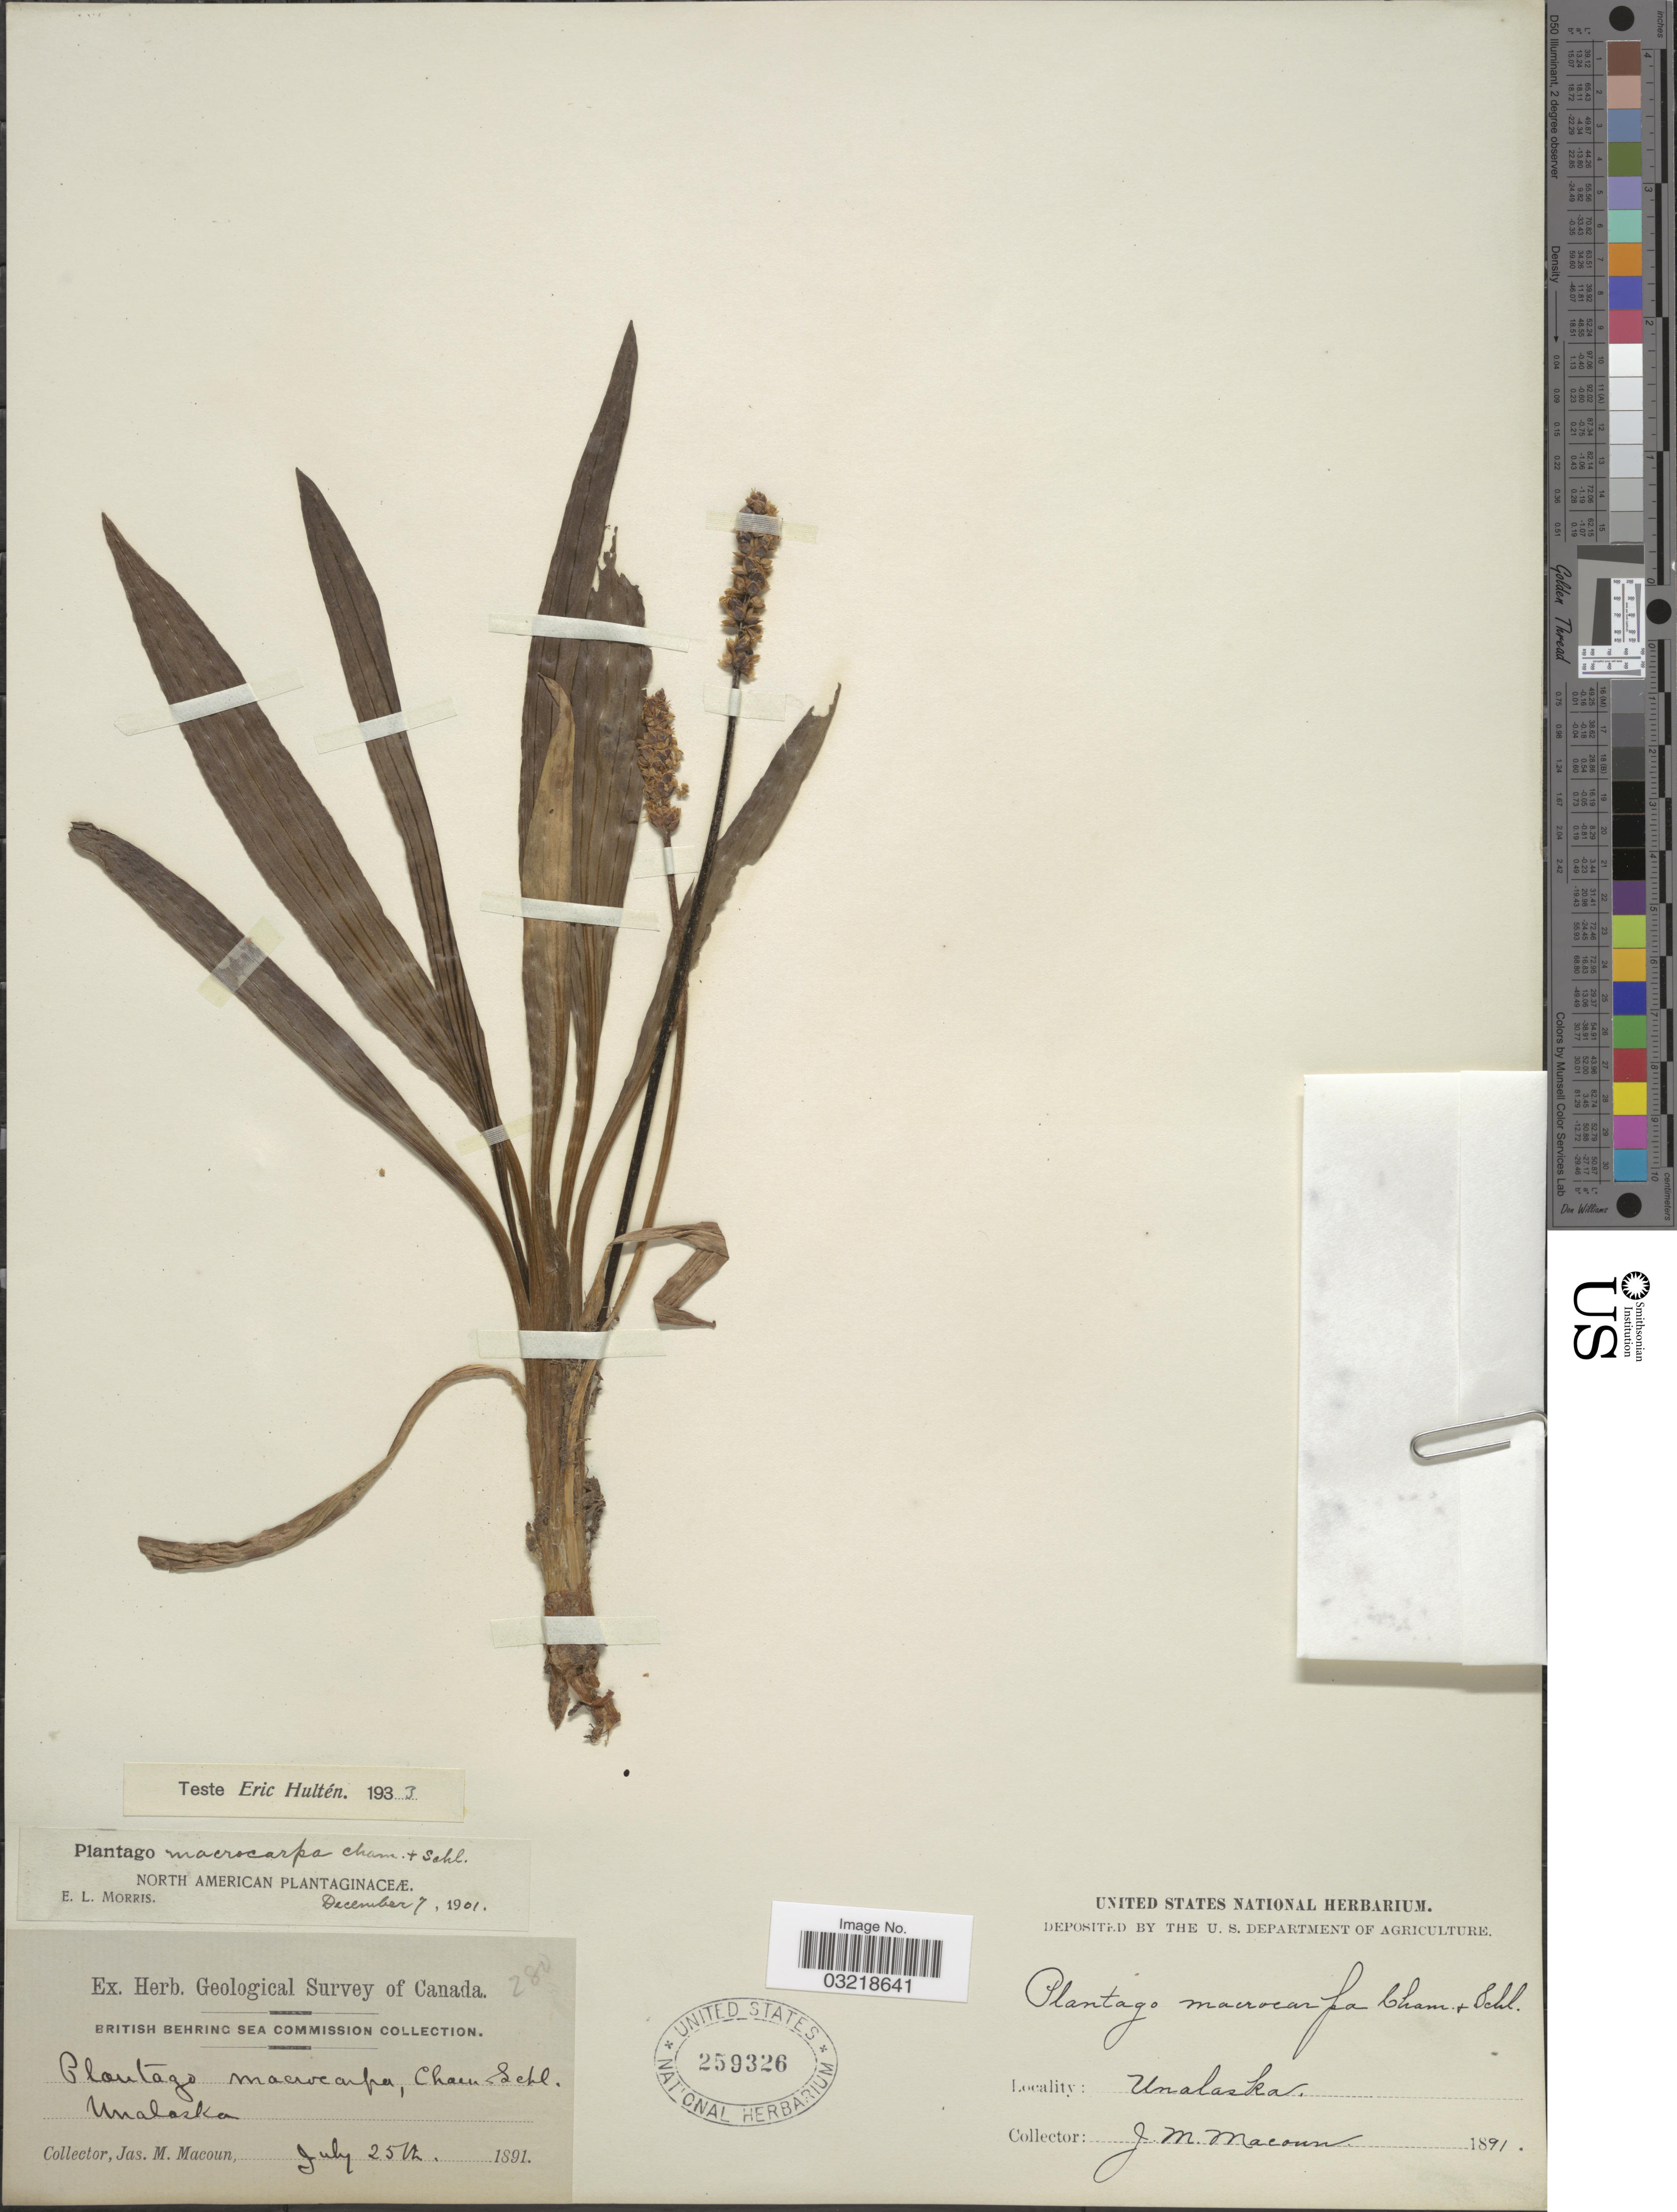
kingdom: Plantae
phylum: Tracheophyta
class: Magnoliopsida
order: Lamiales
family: Plantaginaceae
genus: Plantago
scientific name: Plantago macrocarpa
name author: Cham. & Schltdl.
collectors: J. M. Macoun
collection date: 1891-07-25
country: United States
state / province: Alaska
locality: Unalaska.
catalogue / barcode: US 259326